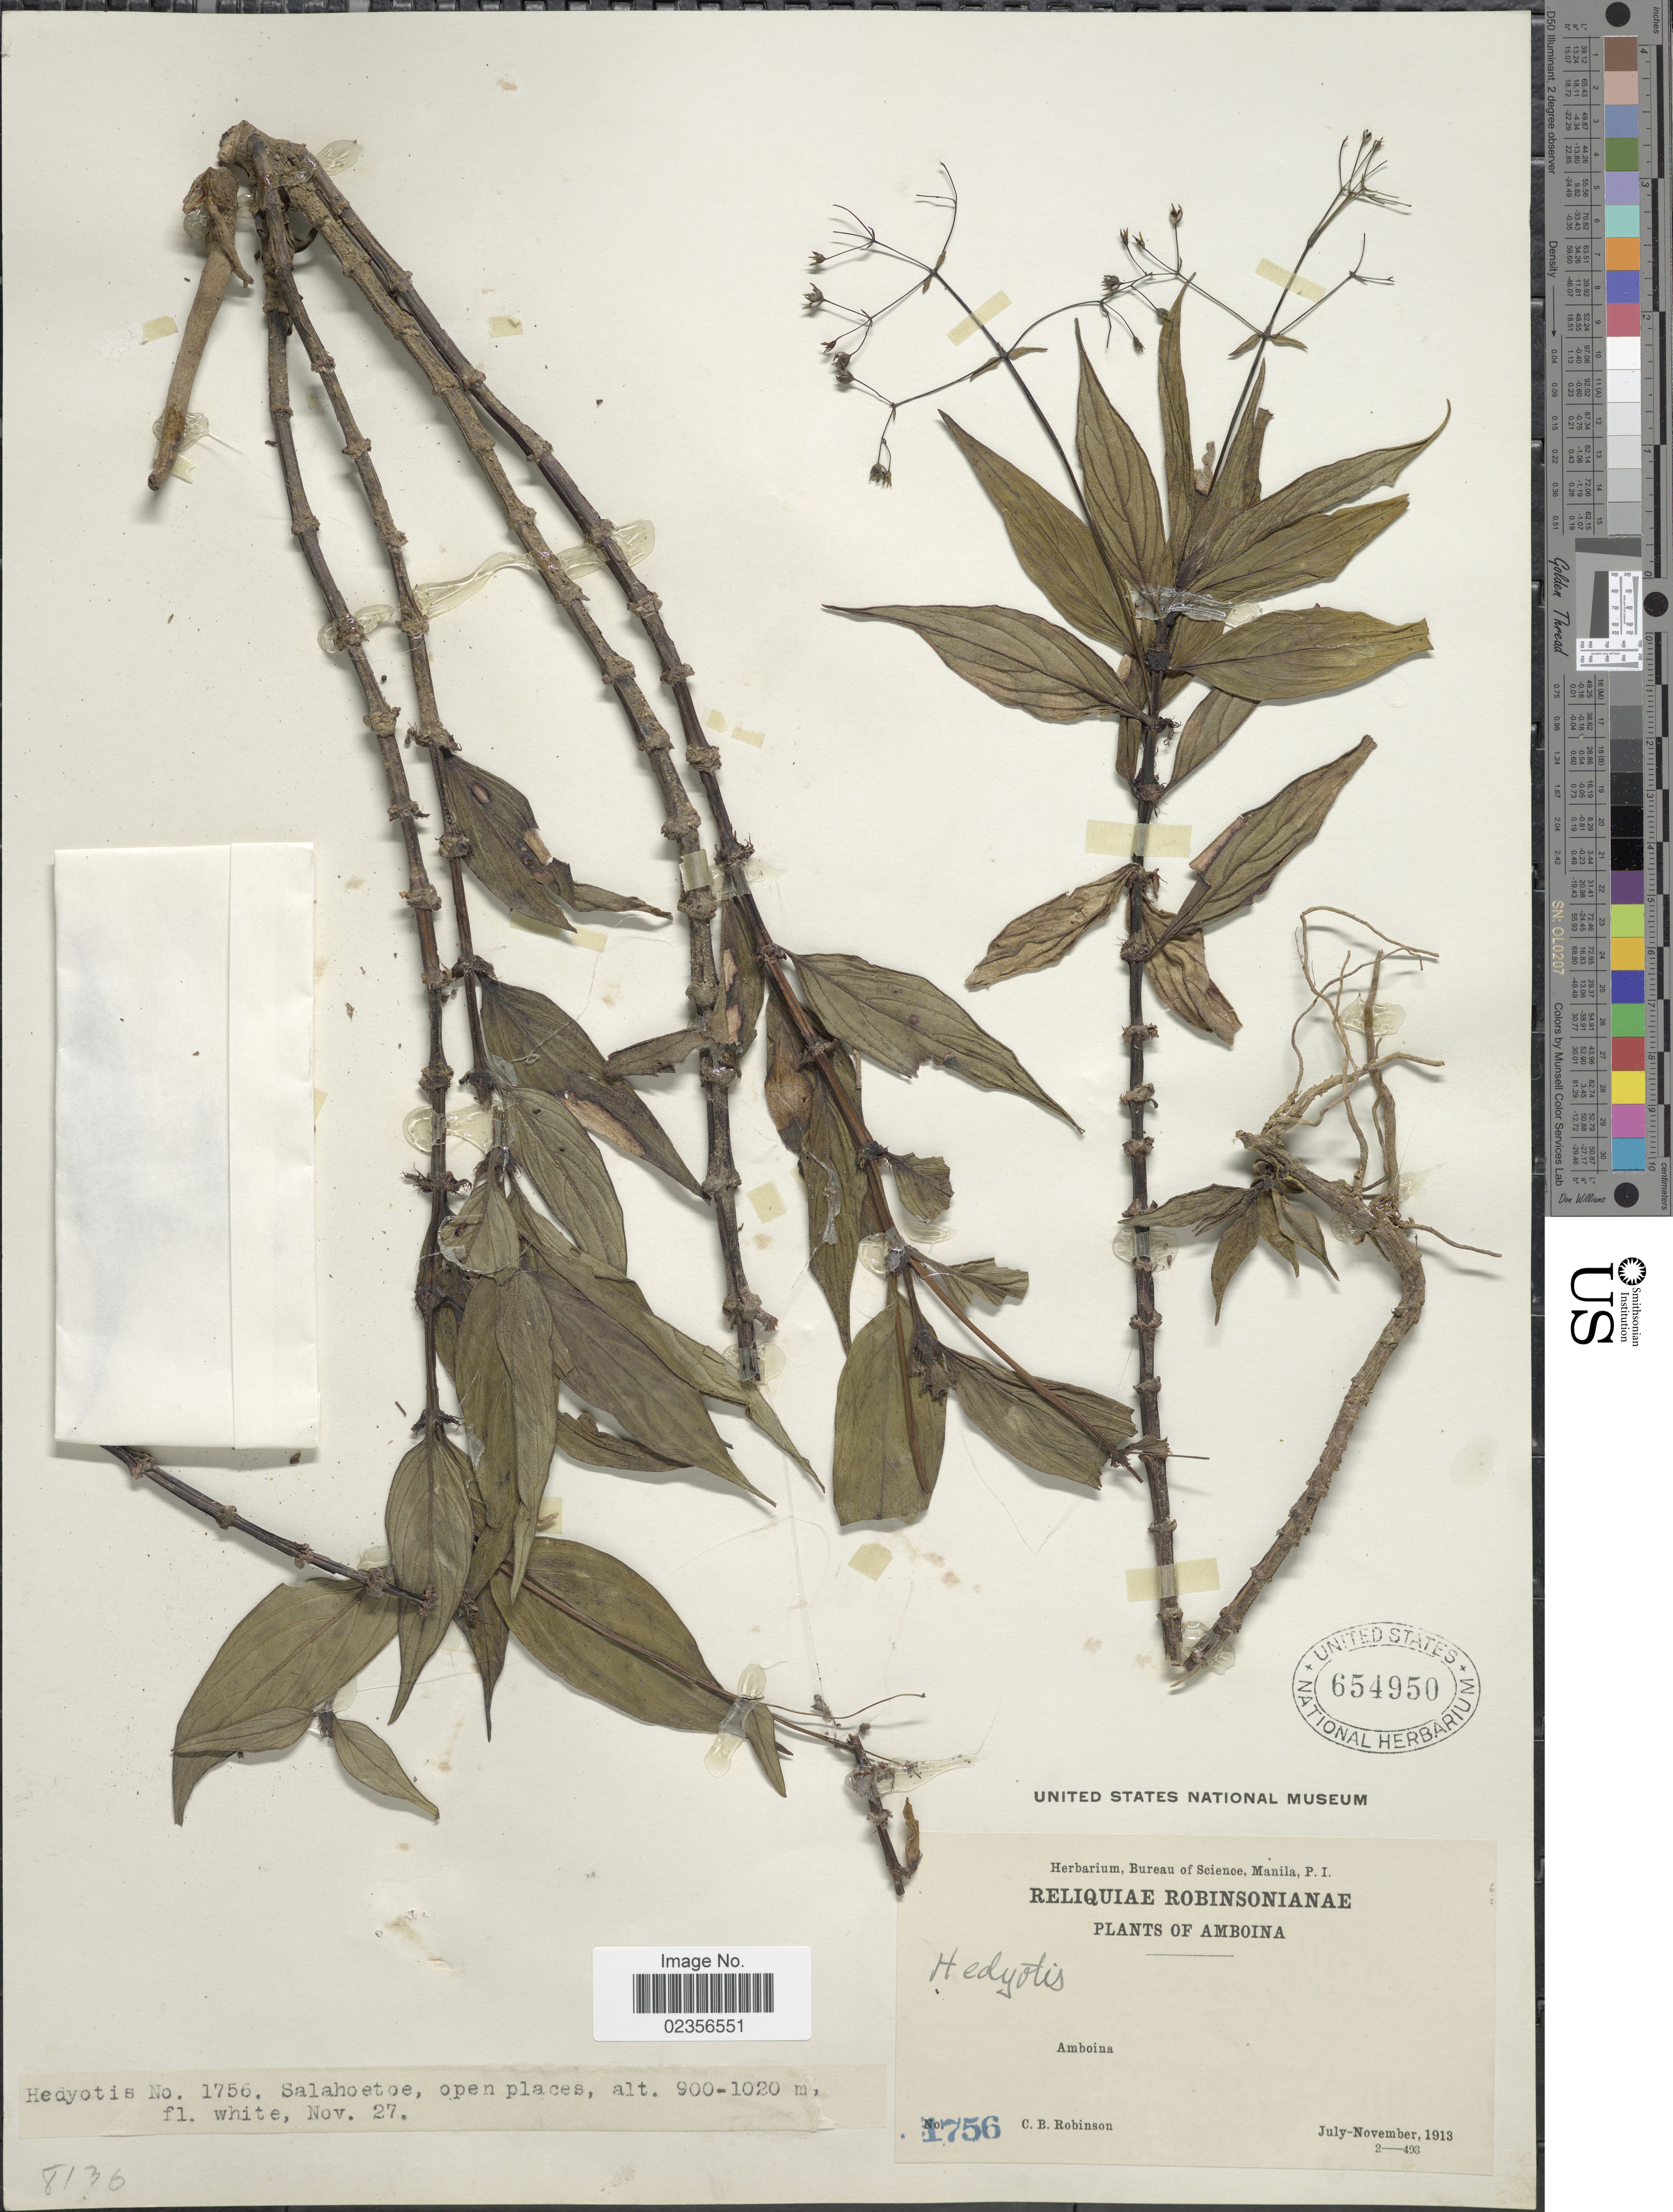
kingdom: Plantae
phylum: Tracheophyta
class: Magnoliopsida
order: Gentianales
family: Rubiaceae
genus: Hedyotis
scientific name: Hedyotis sp.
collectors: C. Robinson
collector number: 1756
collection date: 1913-11-27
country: Indonesia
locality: Amboina. Salahoetoe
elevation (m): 900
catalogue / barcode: US 654950